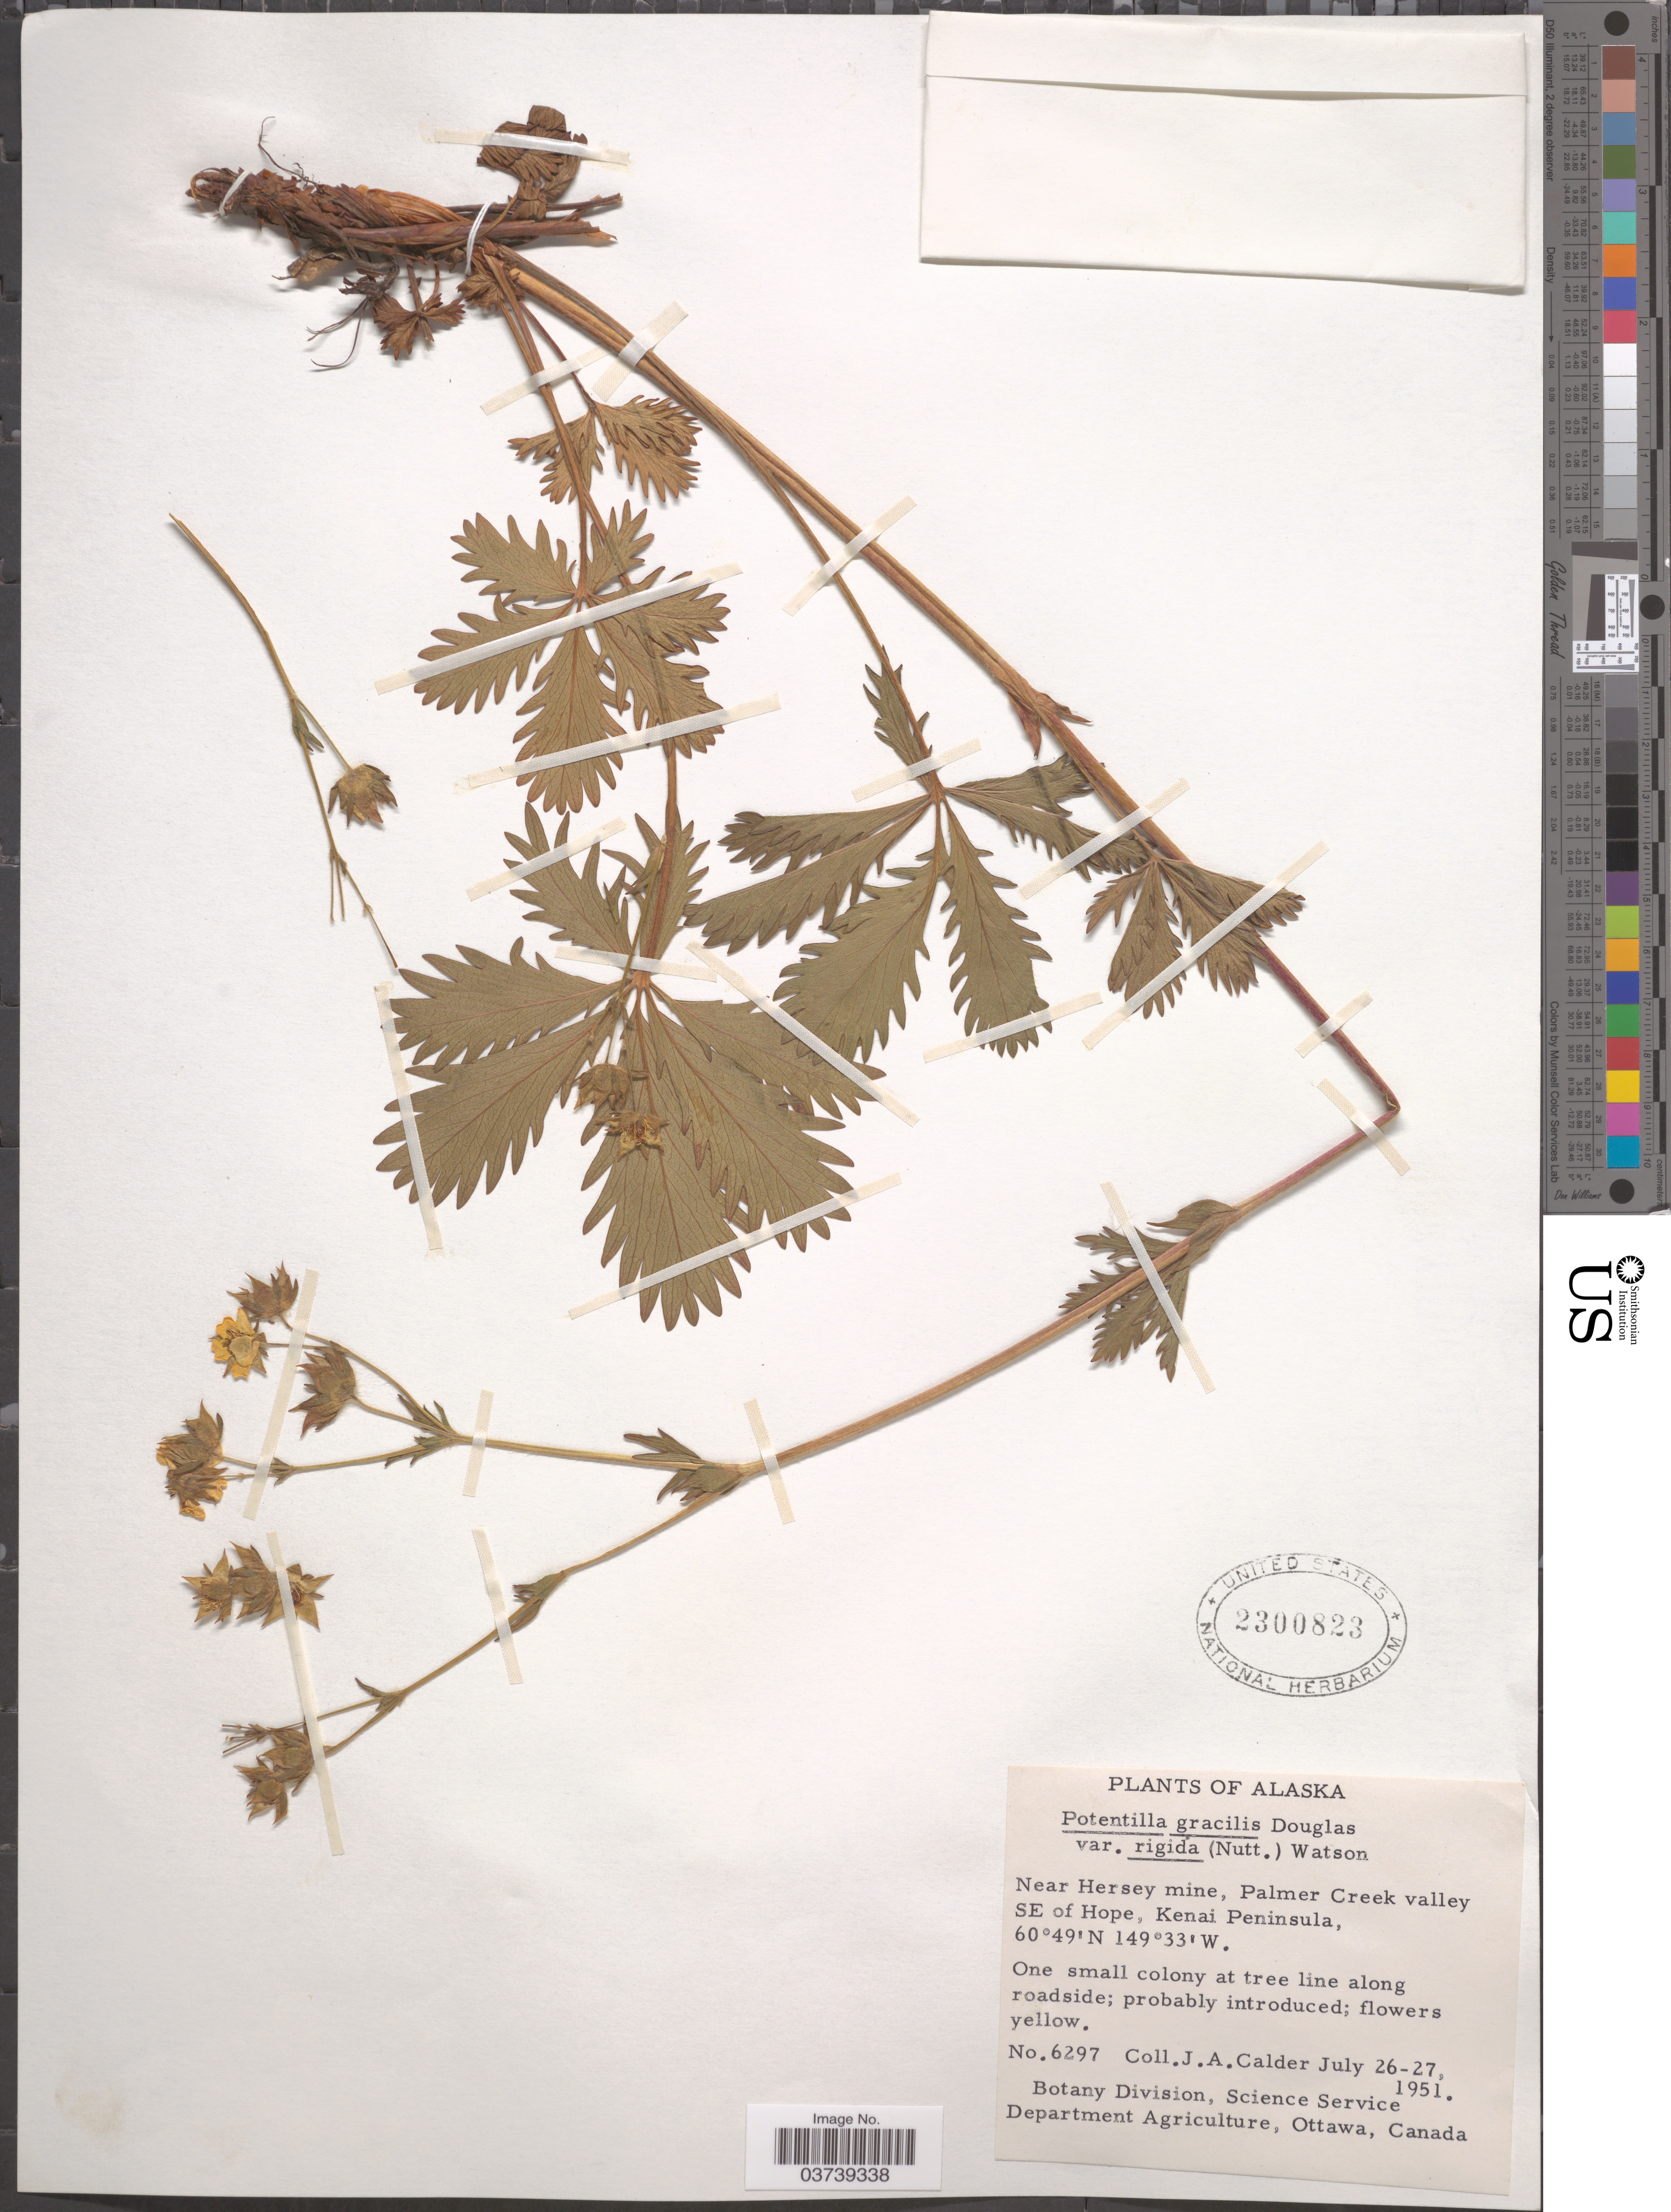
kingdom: Plantae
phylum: Tracheophyta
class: Magnoliopsida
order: Rosales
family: Rosaceae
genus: Potentilla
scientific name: Potentilla gracilis var. fastigiata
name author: (Nutt.) S. Watson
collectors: J. A. Calder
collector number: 6297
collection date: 1951-07-26/1951-07-27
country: United States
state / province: Alaska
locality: Near Hersey mine, Palmer Creek valley. SE of Hope, Kenai Peninsula.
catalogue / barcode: US 2300823